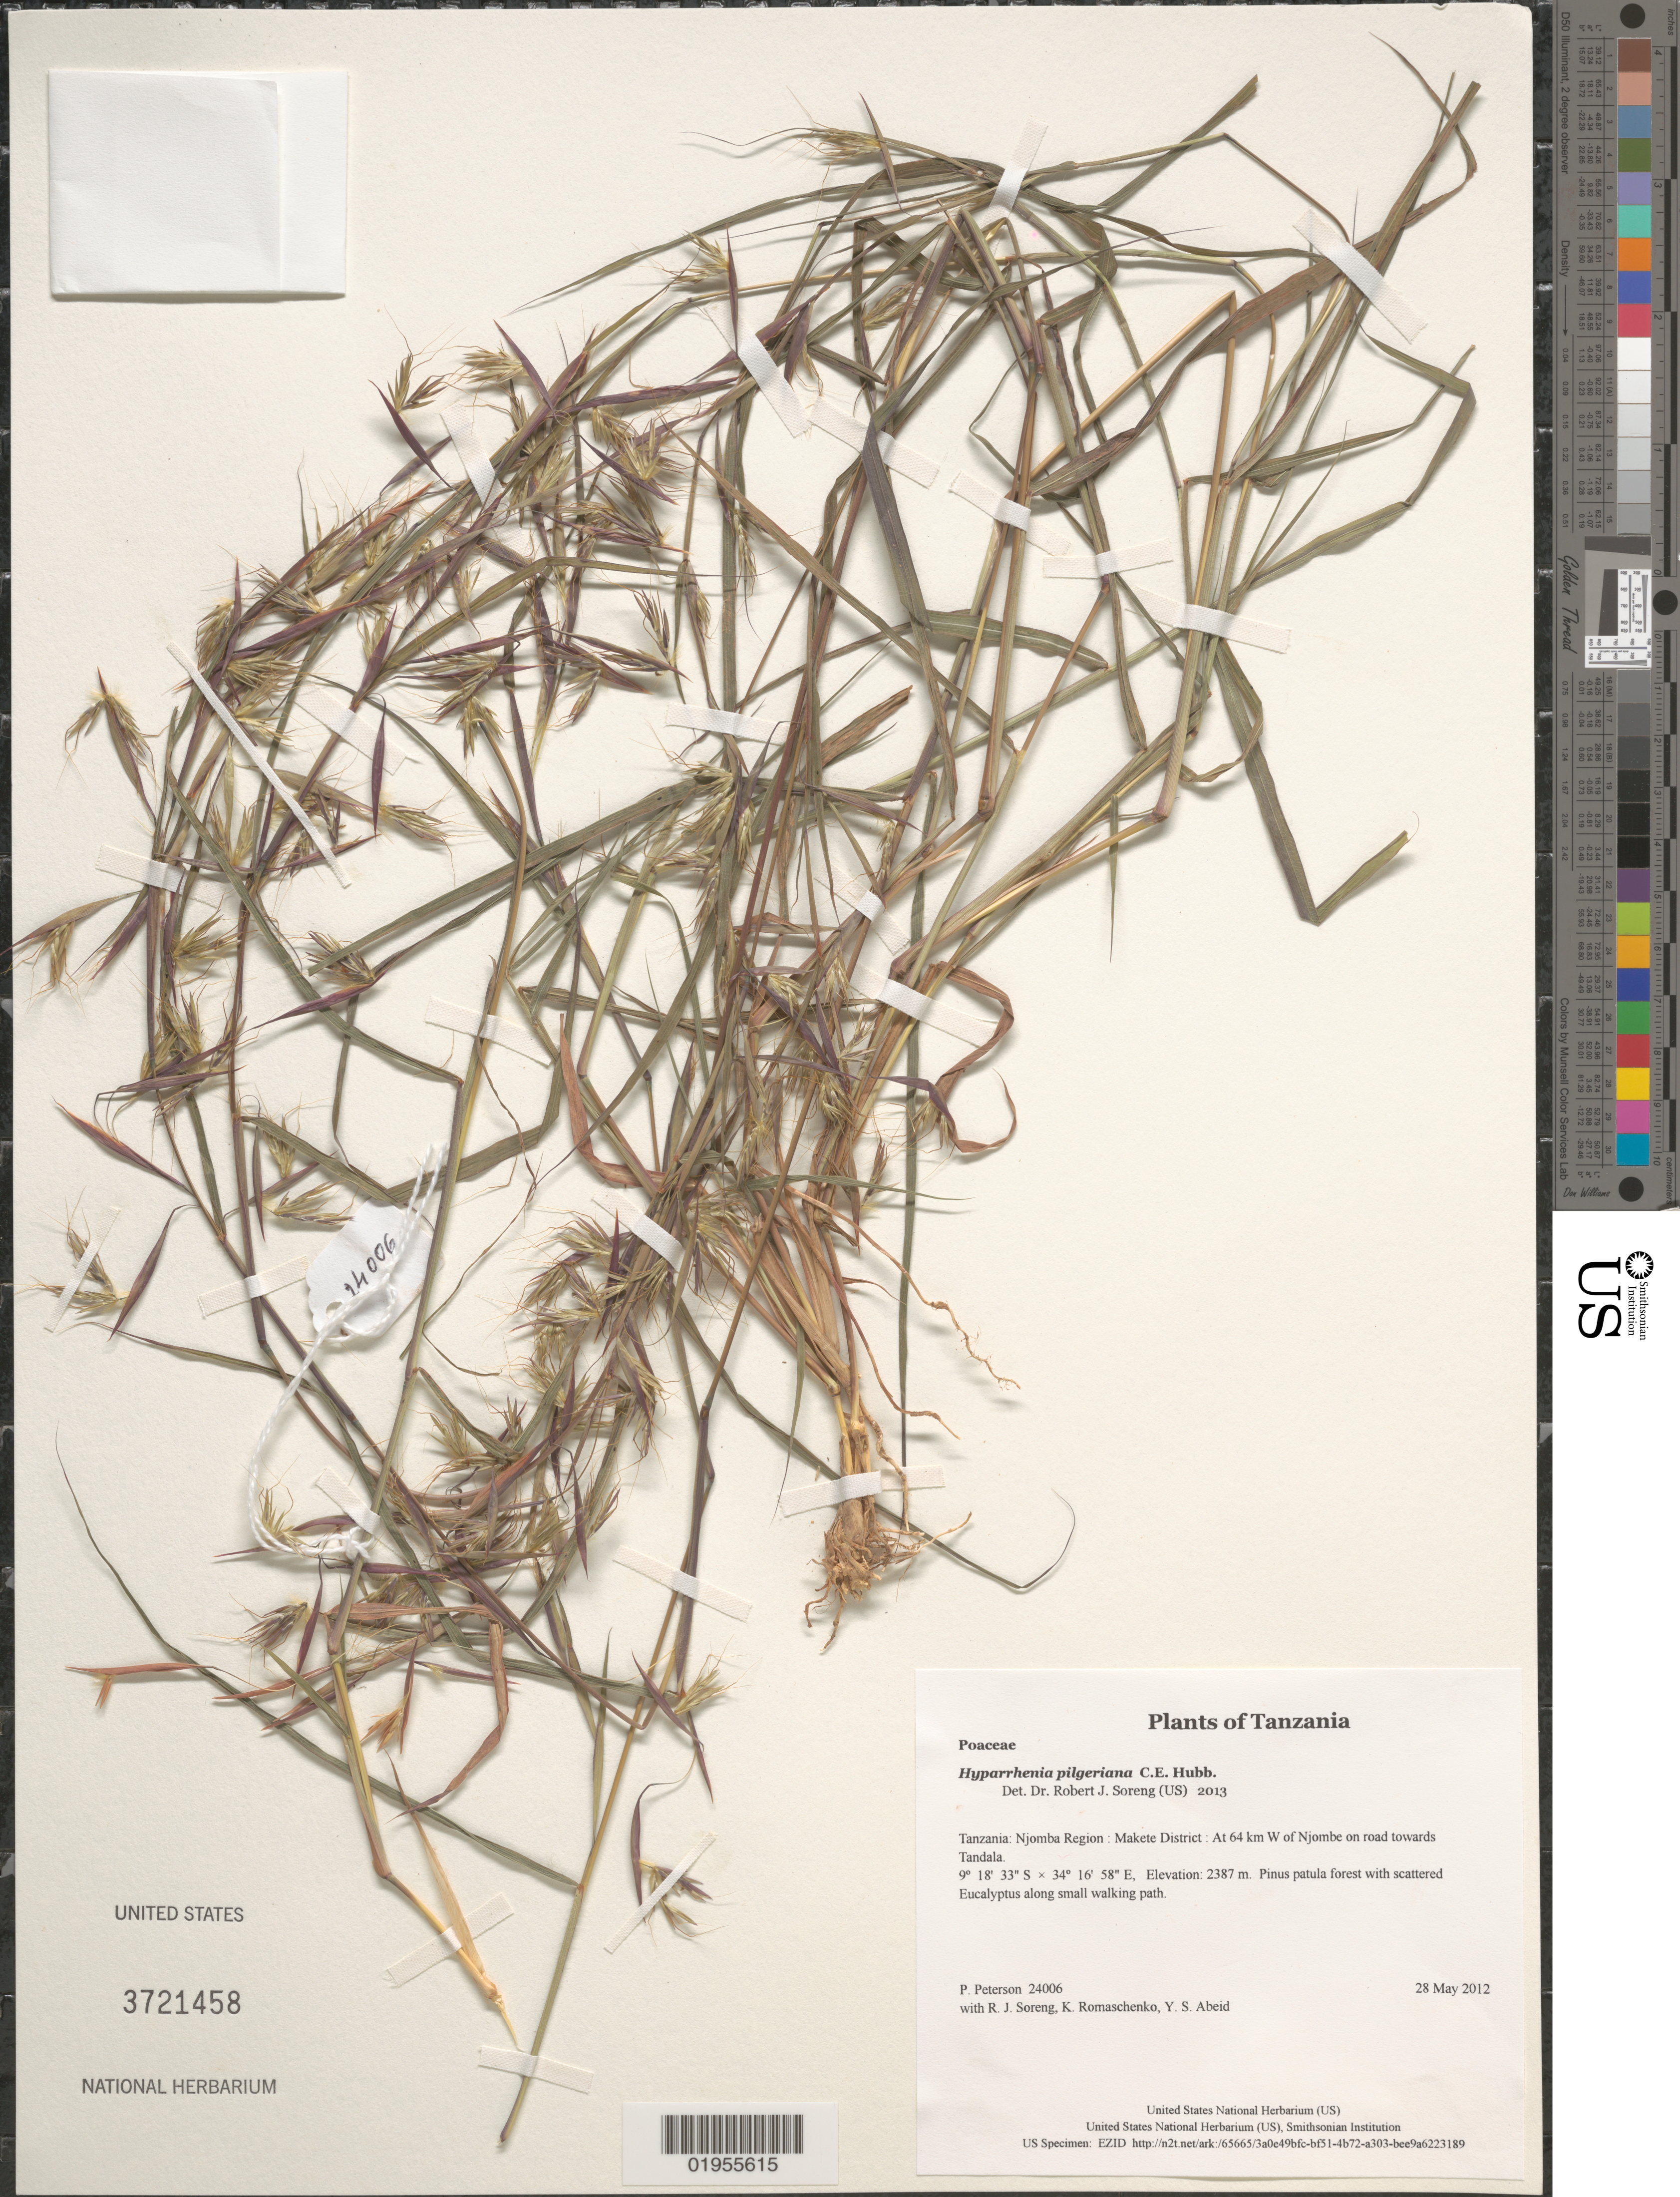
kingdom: Plantae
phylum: Tracheophyta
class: Liliopsida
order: Poales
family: Poaceae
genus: Hyparrhenia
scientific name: Hyparrhenia pilgeriana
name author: C.E. Hubb.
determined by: Soreng, Robert J., Research Associate (BOT), Smithsonian Institution - National Museum of Natural History (UNITED STATES)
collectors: P. M. Peterson, R. J. Soreng, K. Romaschenko & Y. Abeid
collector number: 24006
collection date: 2012-05-28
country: Tanzania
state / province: Njombe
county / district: Makete District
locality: At 64 km W of Njombe on road towards Tandala.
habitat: Pinus patula forest with scattered Eucalyptus along small walking path.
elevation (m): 2387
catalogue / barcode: US 3721458